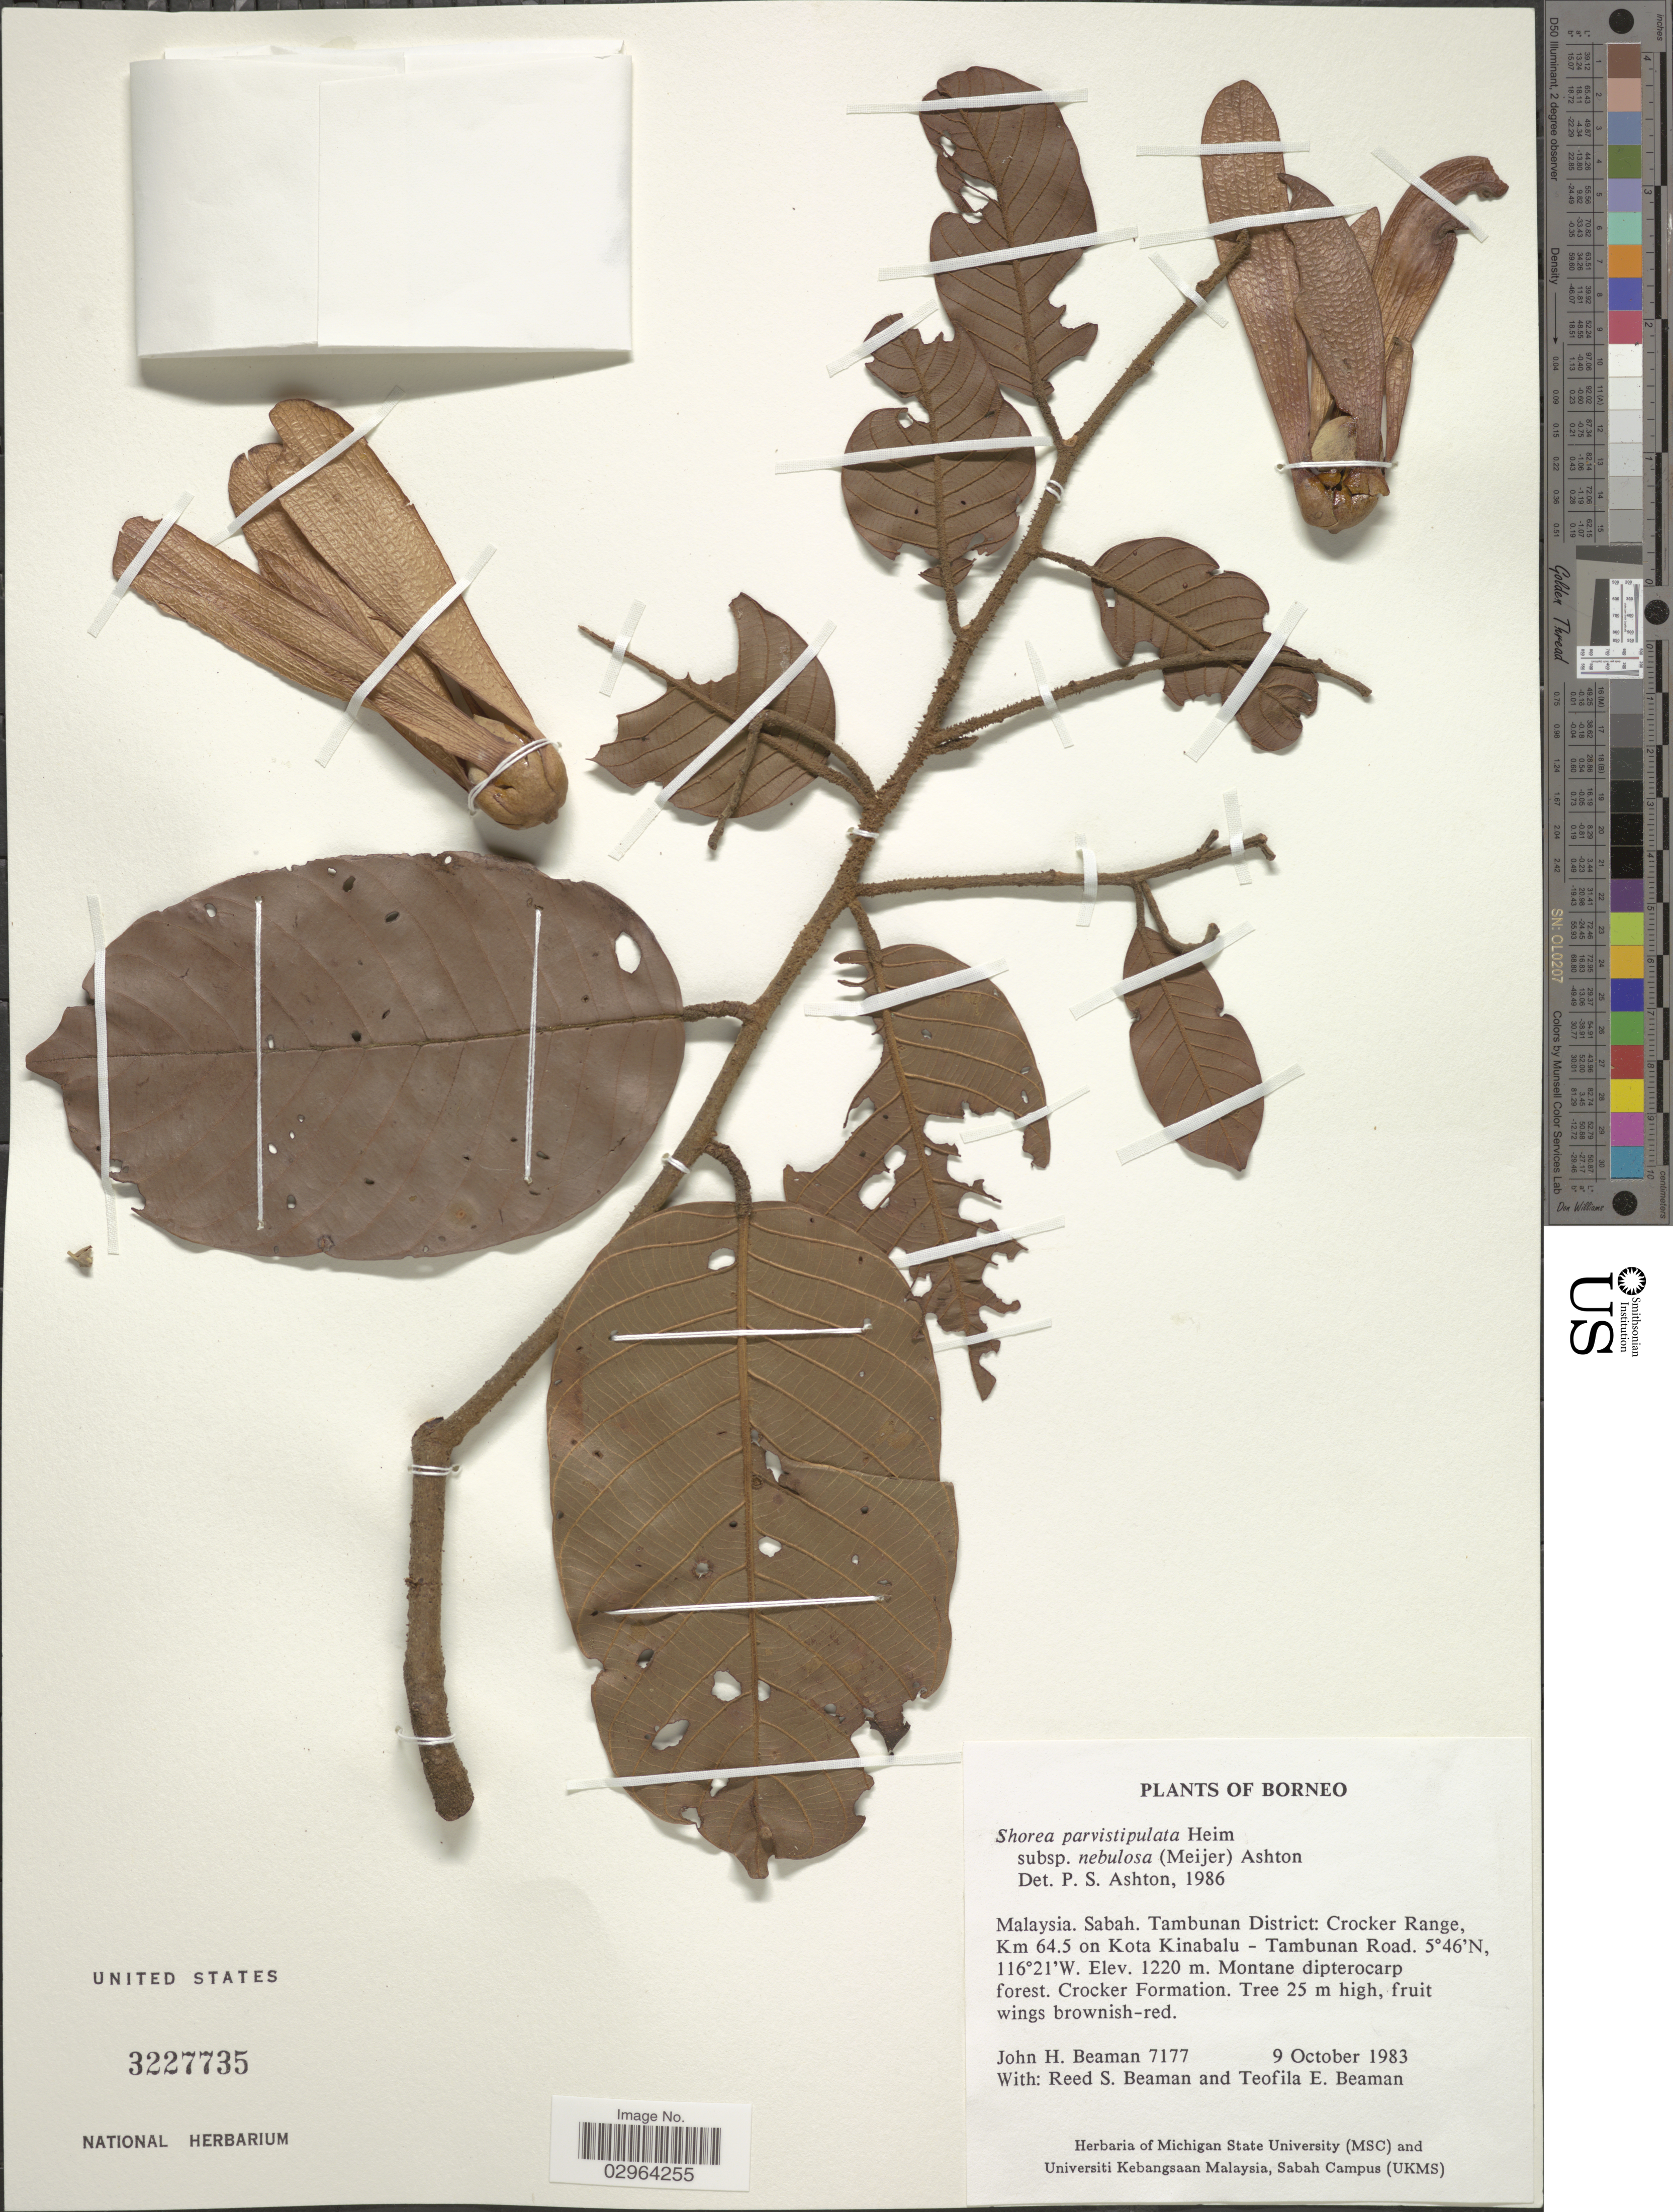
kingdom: Plantae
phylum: Tracheophyta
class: Magnoliopsida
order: Malvales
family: Dipterocarpaceae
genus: Rubroshorea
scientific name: Rubroshorea parvistipulata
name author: (F. Heim) P.S. Ashton & J. Heck.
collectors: J. H. Beaman, R. S. Beaman & T. E. Beaman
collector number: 7177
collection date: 1983-10-09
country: Malaysia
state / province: Sabah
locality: Tambunan District: Crocker Range, Km 64.5 on Kota Kinabalu - Tambunan Road. Borneo.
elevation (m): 1220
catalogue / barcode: US 3227735